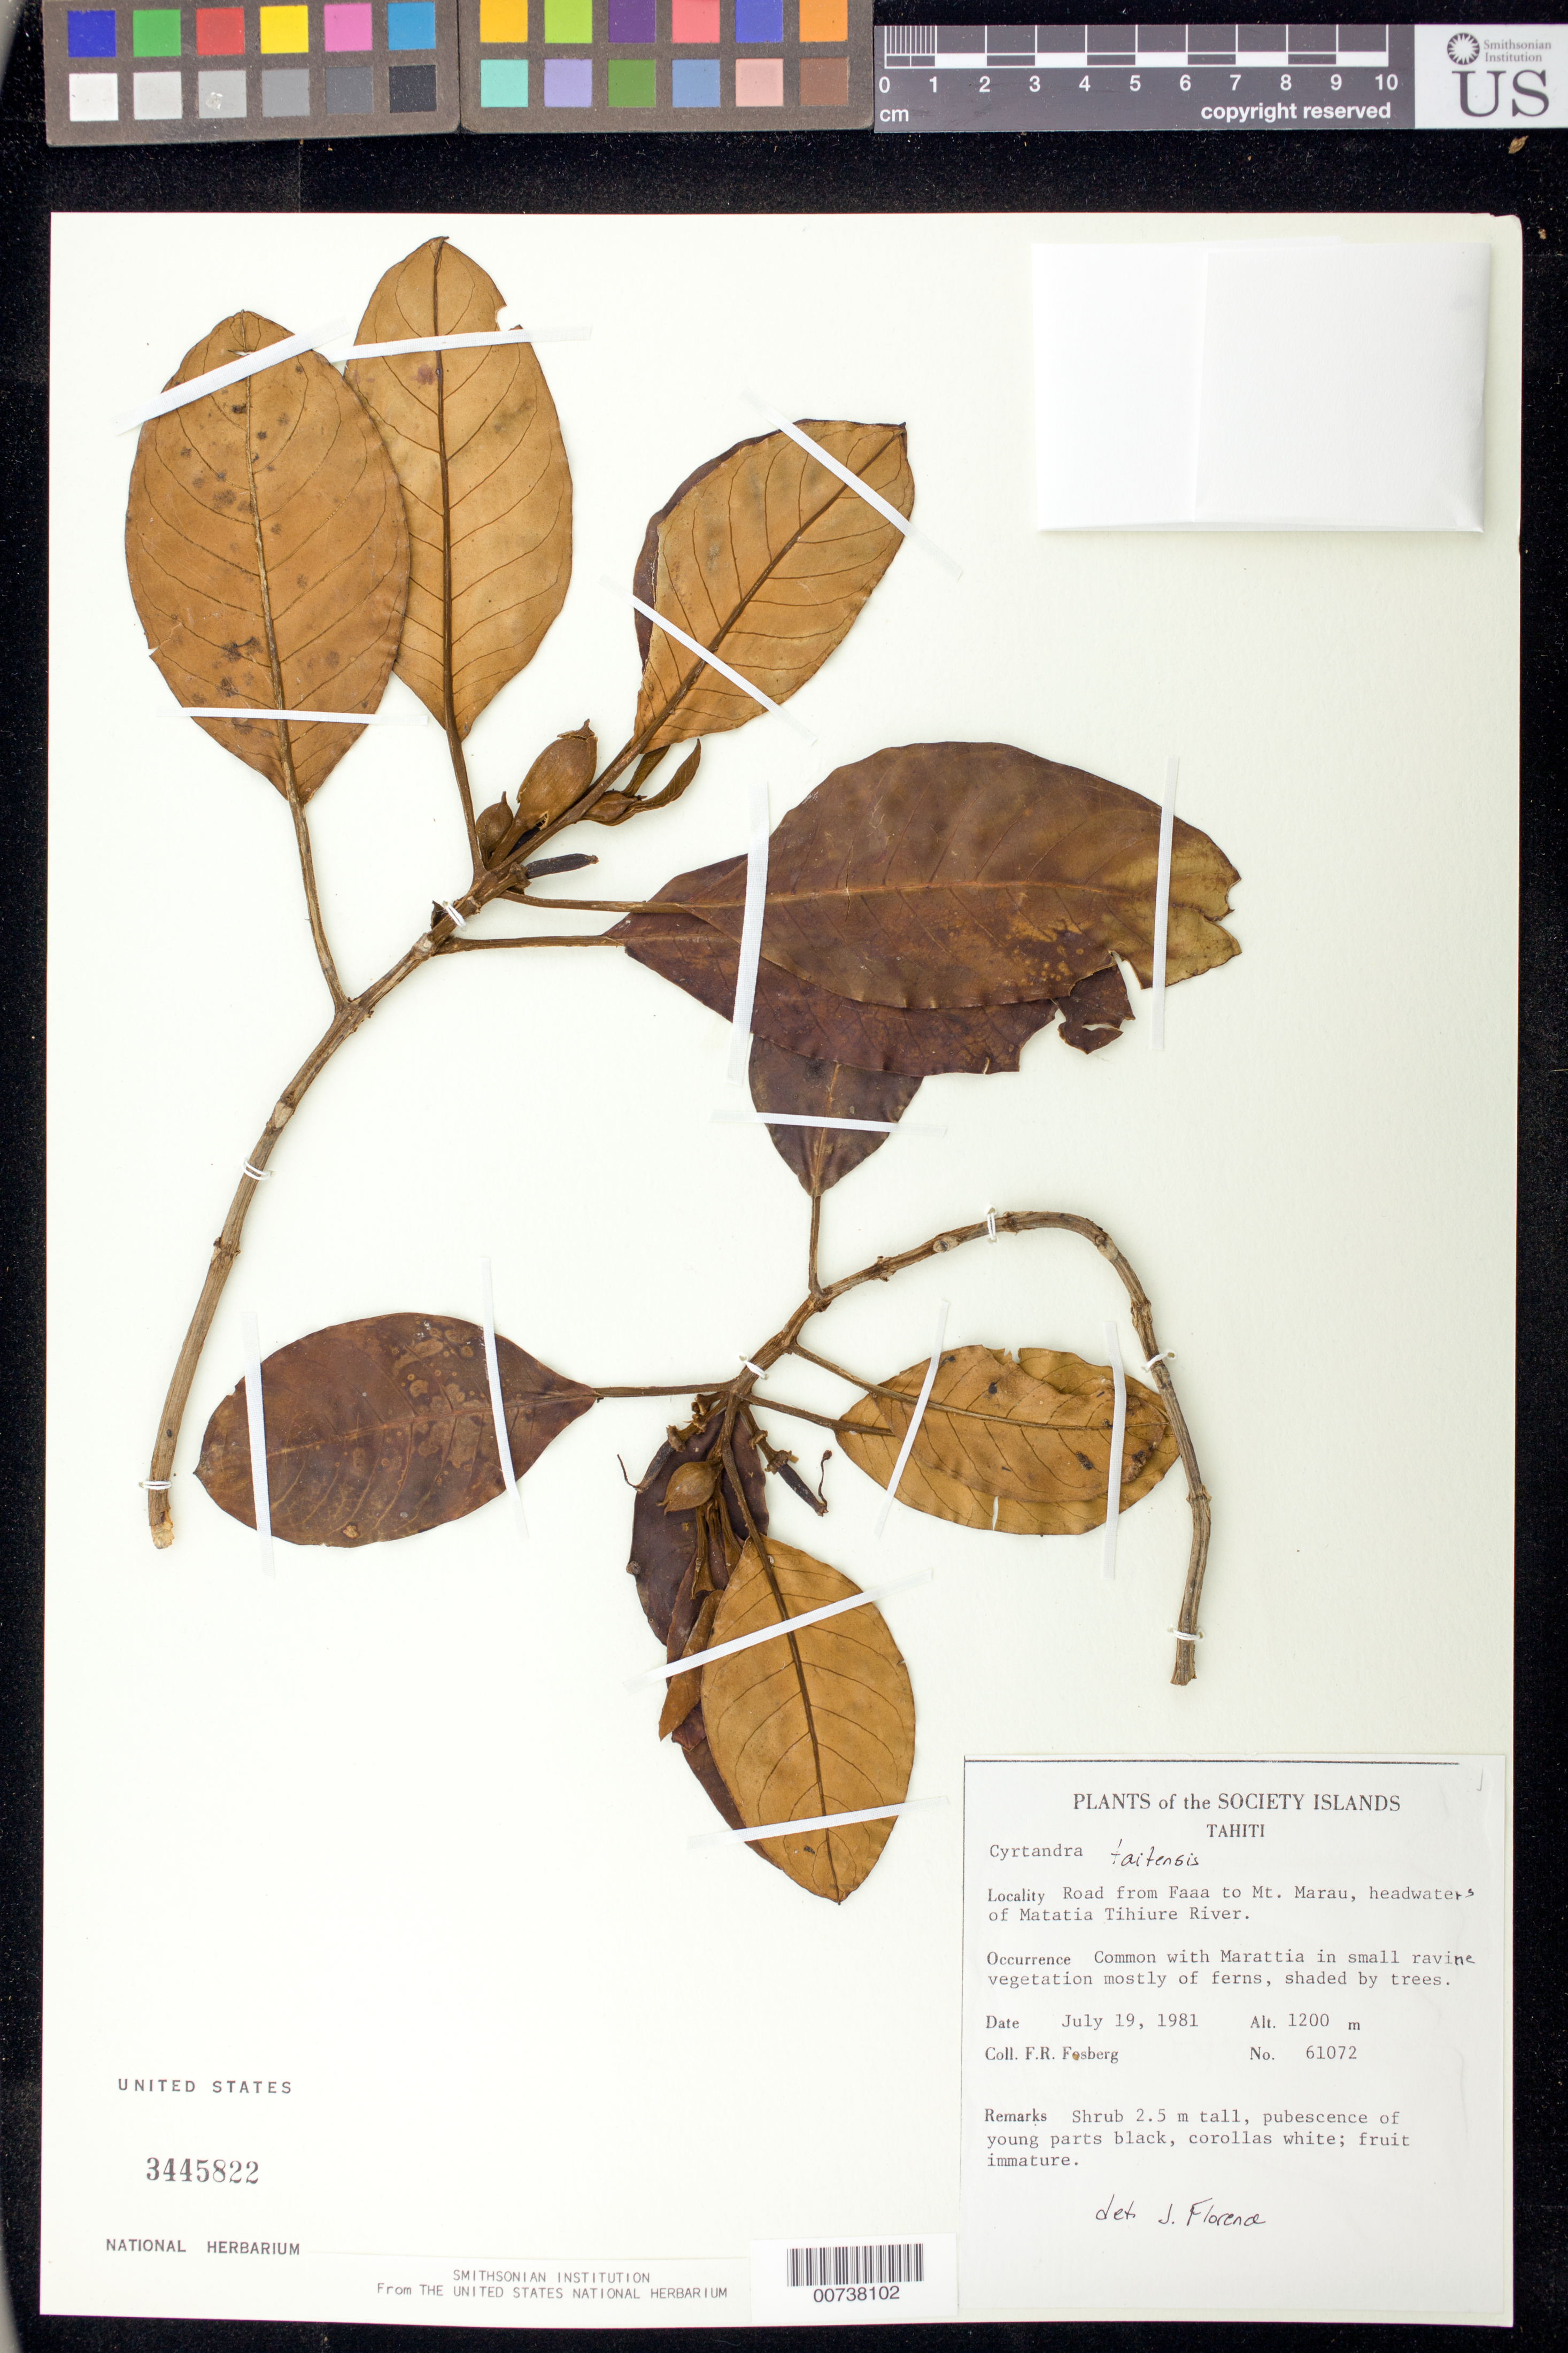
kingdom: Plantae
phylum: Tracheophyta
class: Magnoliopsida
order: Lamiales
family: Gesneriaceae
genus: Cyrtandra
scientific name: Cyrtandra taitensis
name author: W. Rich ex A. Gray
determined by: Florence, J.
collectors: F. R. Fosberg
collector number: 61072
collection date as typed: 19 Jul 1981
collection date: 1981-07-19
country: French Polynesia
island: Tahiti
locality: Road from Faaa to Mt. Marau, headwaters of Matatia Tihiure River.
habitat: Common with Marattia in small ravine vegetation mostly of ferns, shaded by trees.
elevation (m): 1200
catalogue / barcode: US 3445822